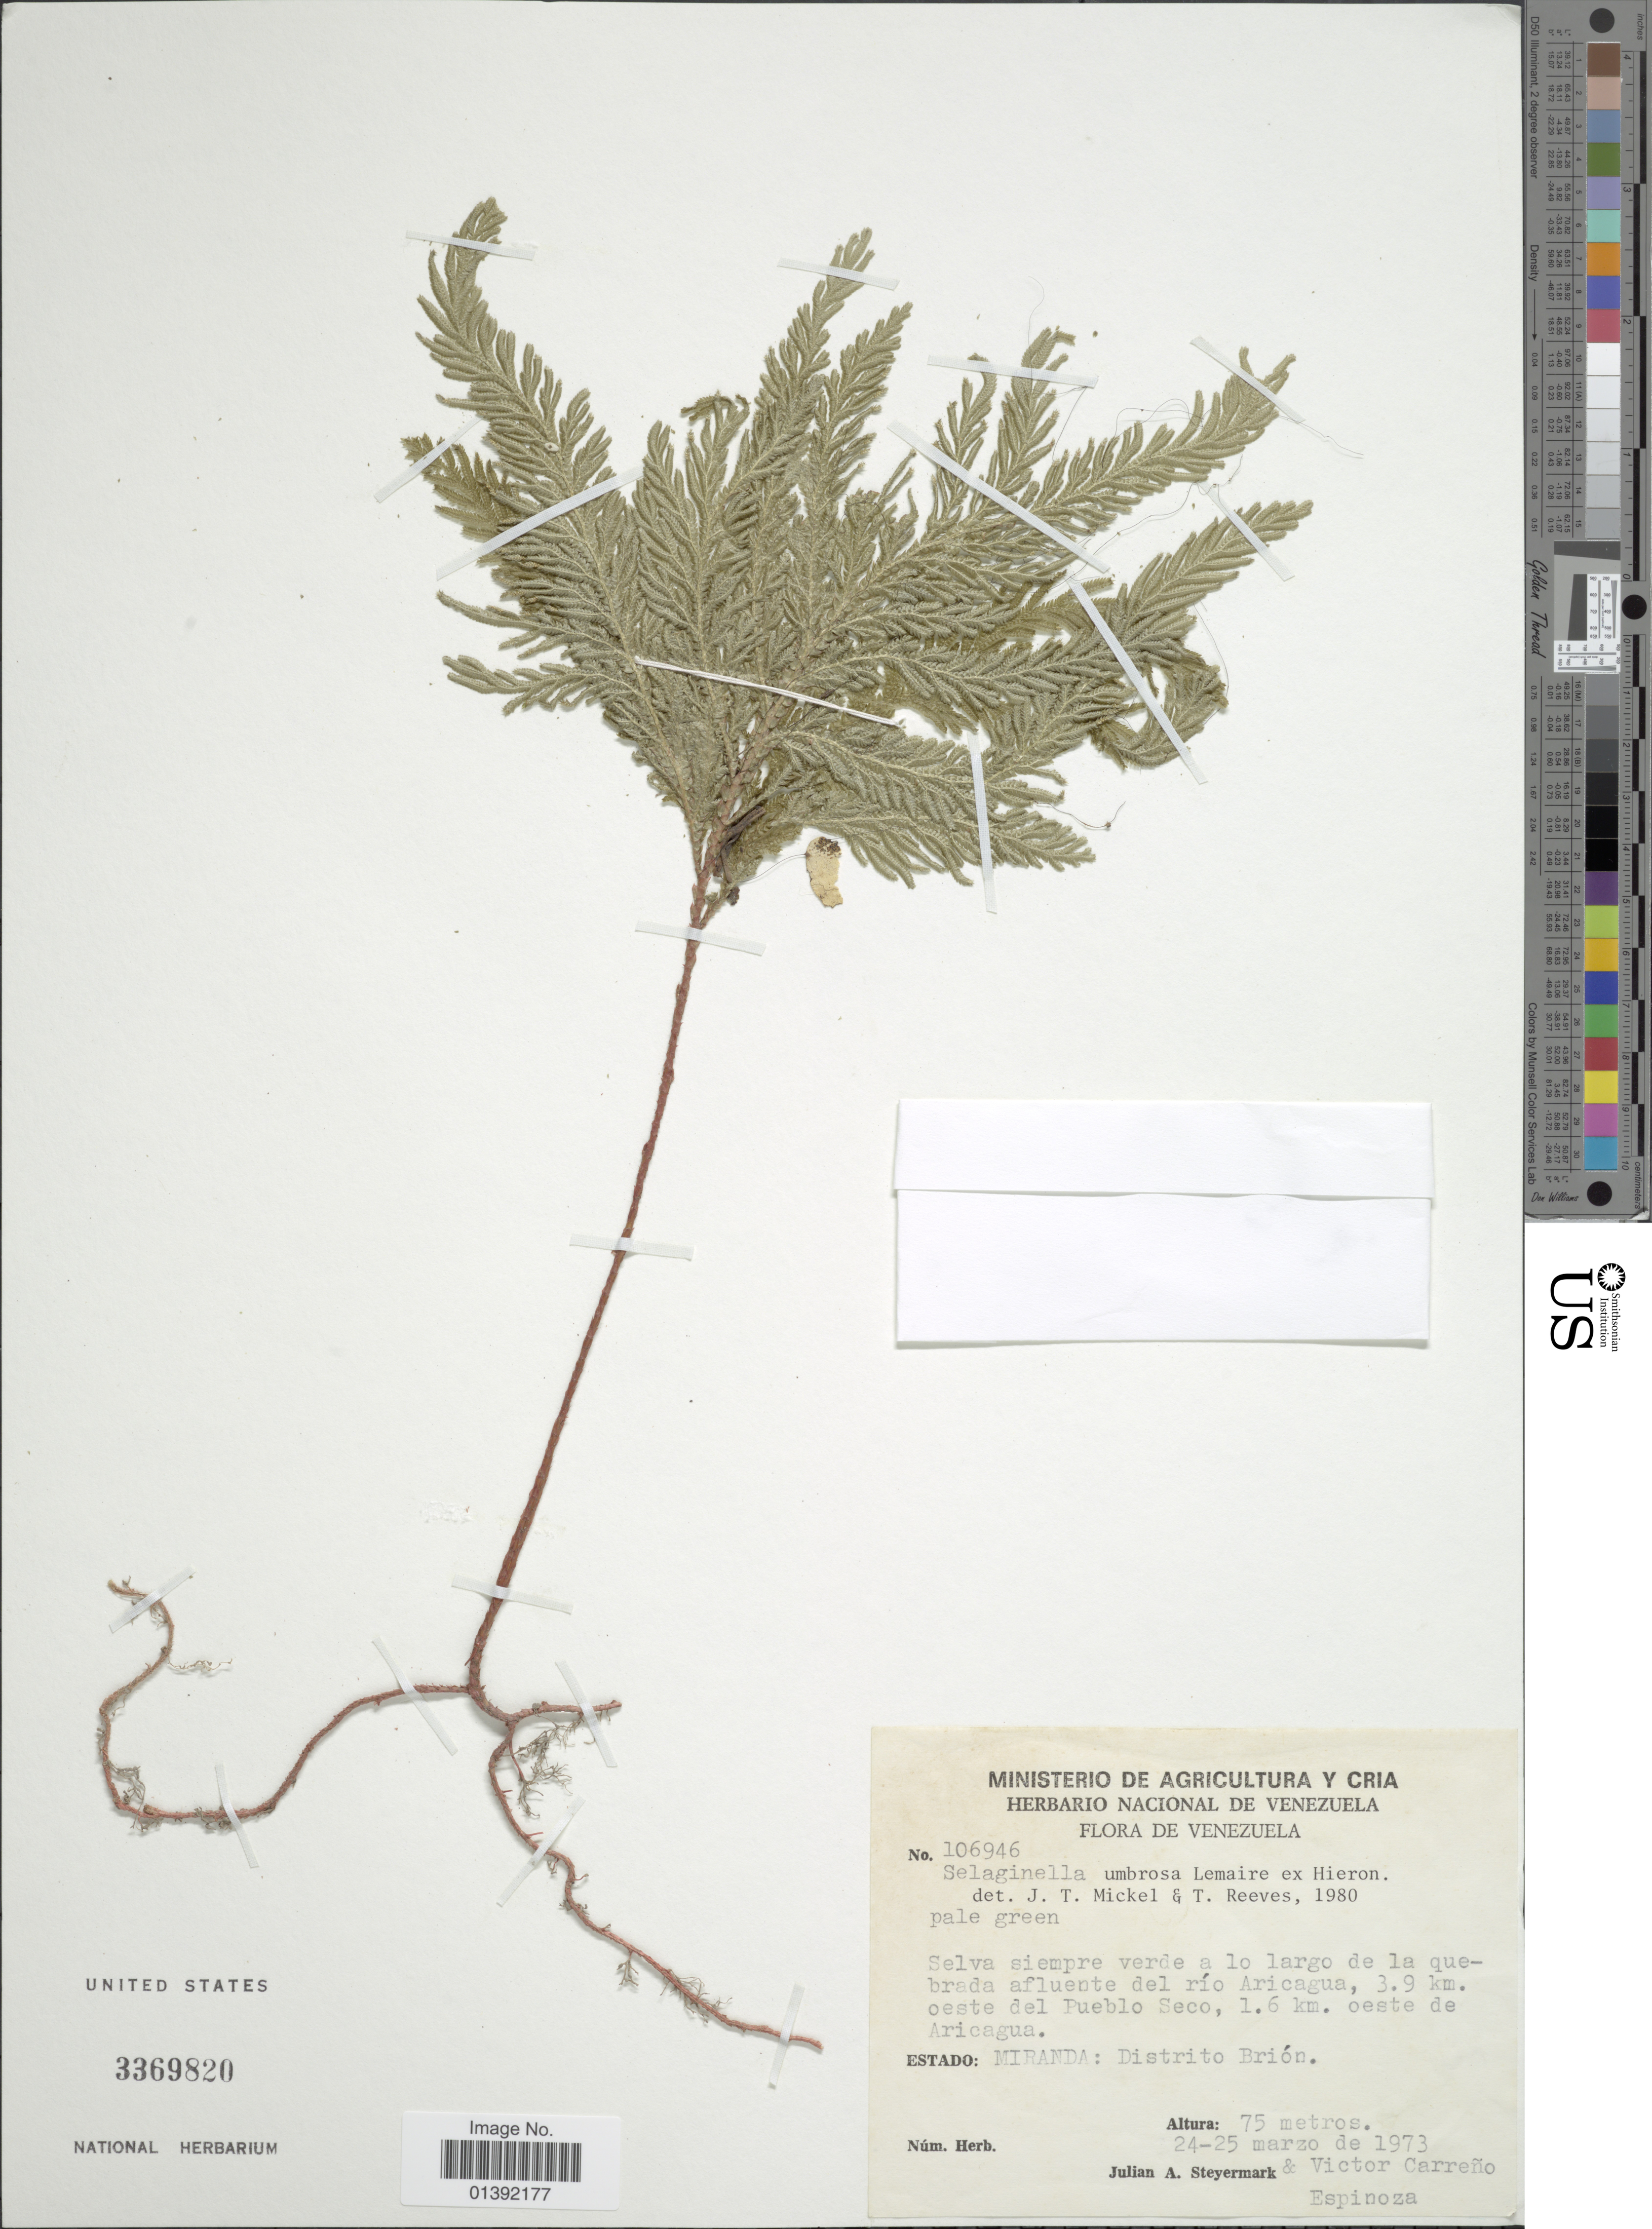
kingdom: Plantae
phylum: Tracheophyta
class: Lycopodiopsida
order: Selaginellales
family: Selaginellaceae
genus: Selaginella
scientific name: Selaginella umbrosa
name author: Lem. ex Hieron.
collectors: J. Steyermark & V. Carreño E.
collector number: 106946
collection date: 1973-03-24/1973-03-25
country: Venezuela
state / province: Miranda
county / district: Brión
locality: Selva siempre verde a lo largo de la quebrada afluente del rio Aricagua, 3.9 km oeste del Pueblo Seco, 1.6 km oeste de Aricagua, Distrito Brion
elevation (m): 75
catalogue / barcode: US 3369820